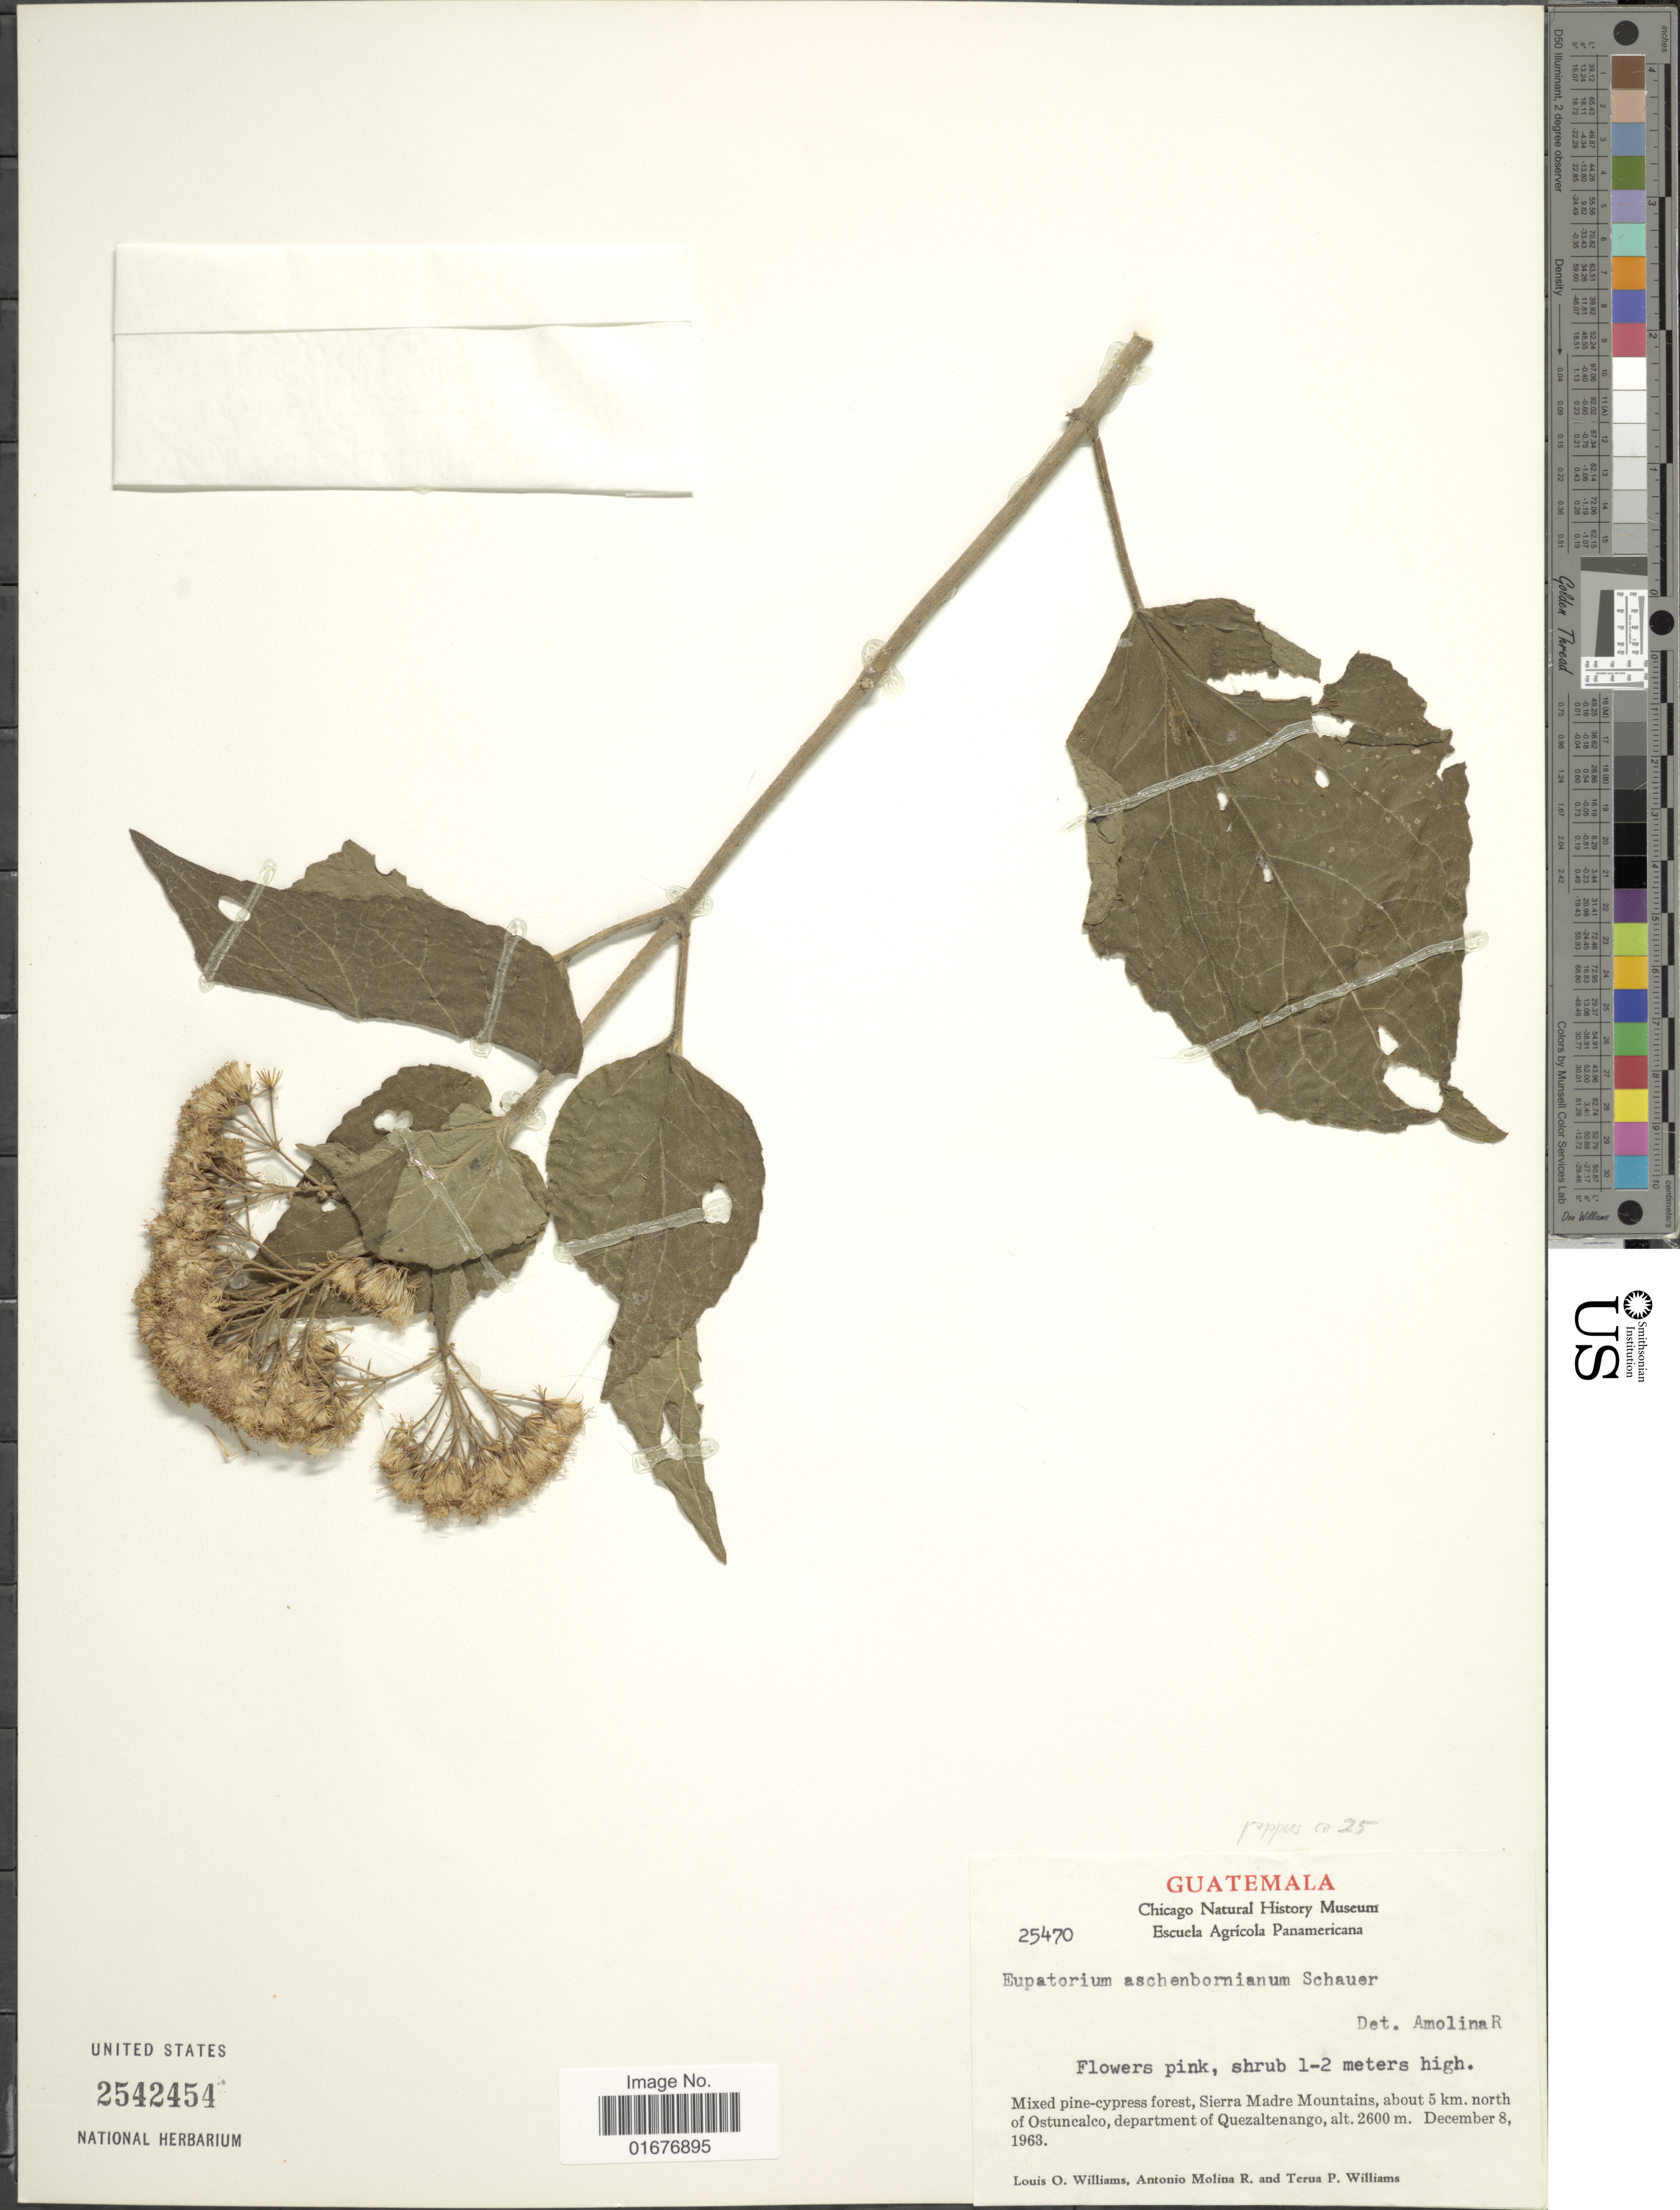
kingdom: Plantae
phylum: Tracheophyta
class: Magnoliopsida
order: Asterales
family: Asteraceae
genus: Ageratina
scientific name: Ageratina subpenninervia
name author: (Sch. Bip. ex Klatt) R.M. King & H. Rob.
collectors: L. O. Williams, A. Molina R. & T. P. Williams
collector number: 25470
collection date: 1963-12-08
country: Guatemala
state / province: Quetzaltenango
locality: Sierra Madre Mountains, about 5 km, north of Ostuncalco, department of Quezaltenango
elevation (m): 2600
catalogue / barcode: US 2542454